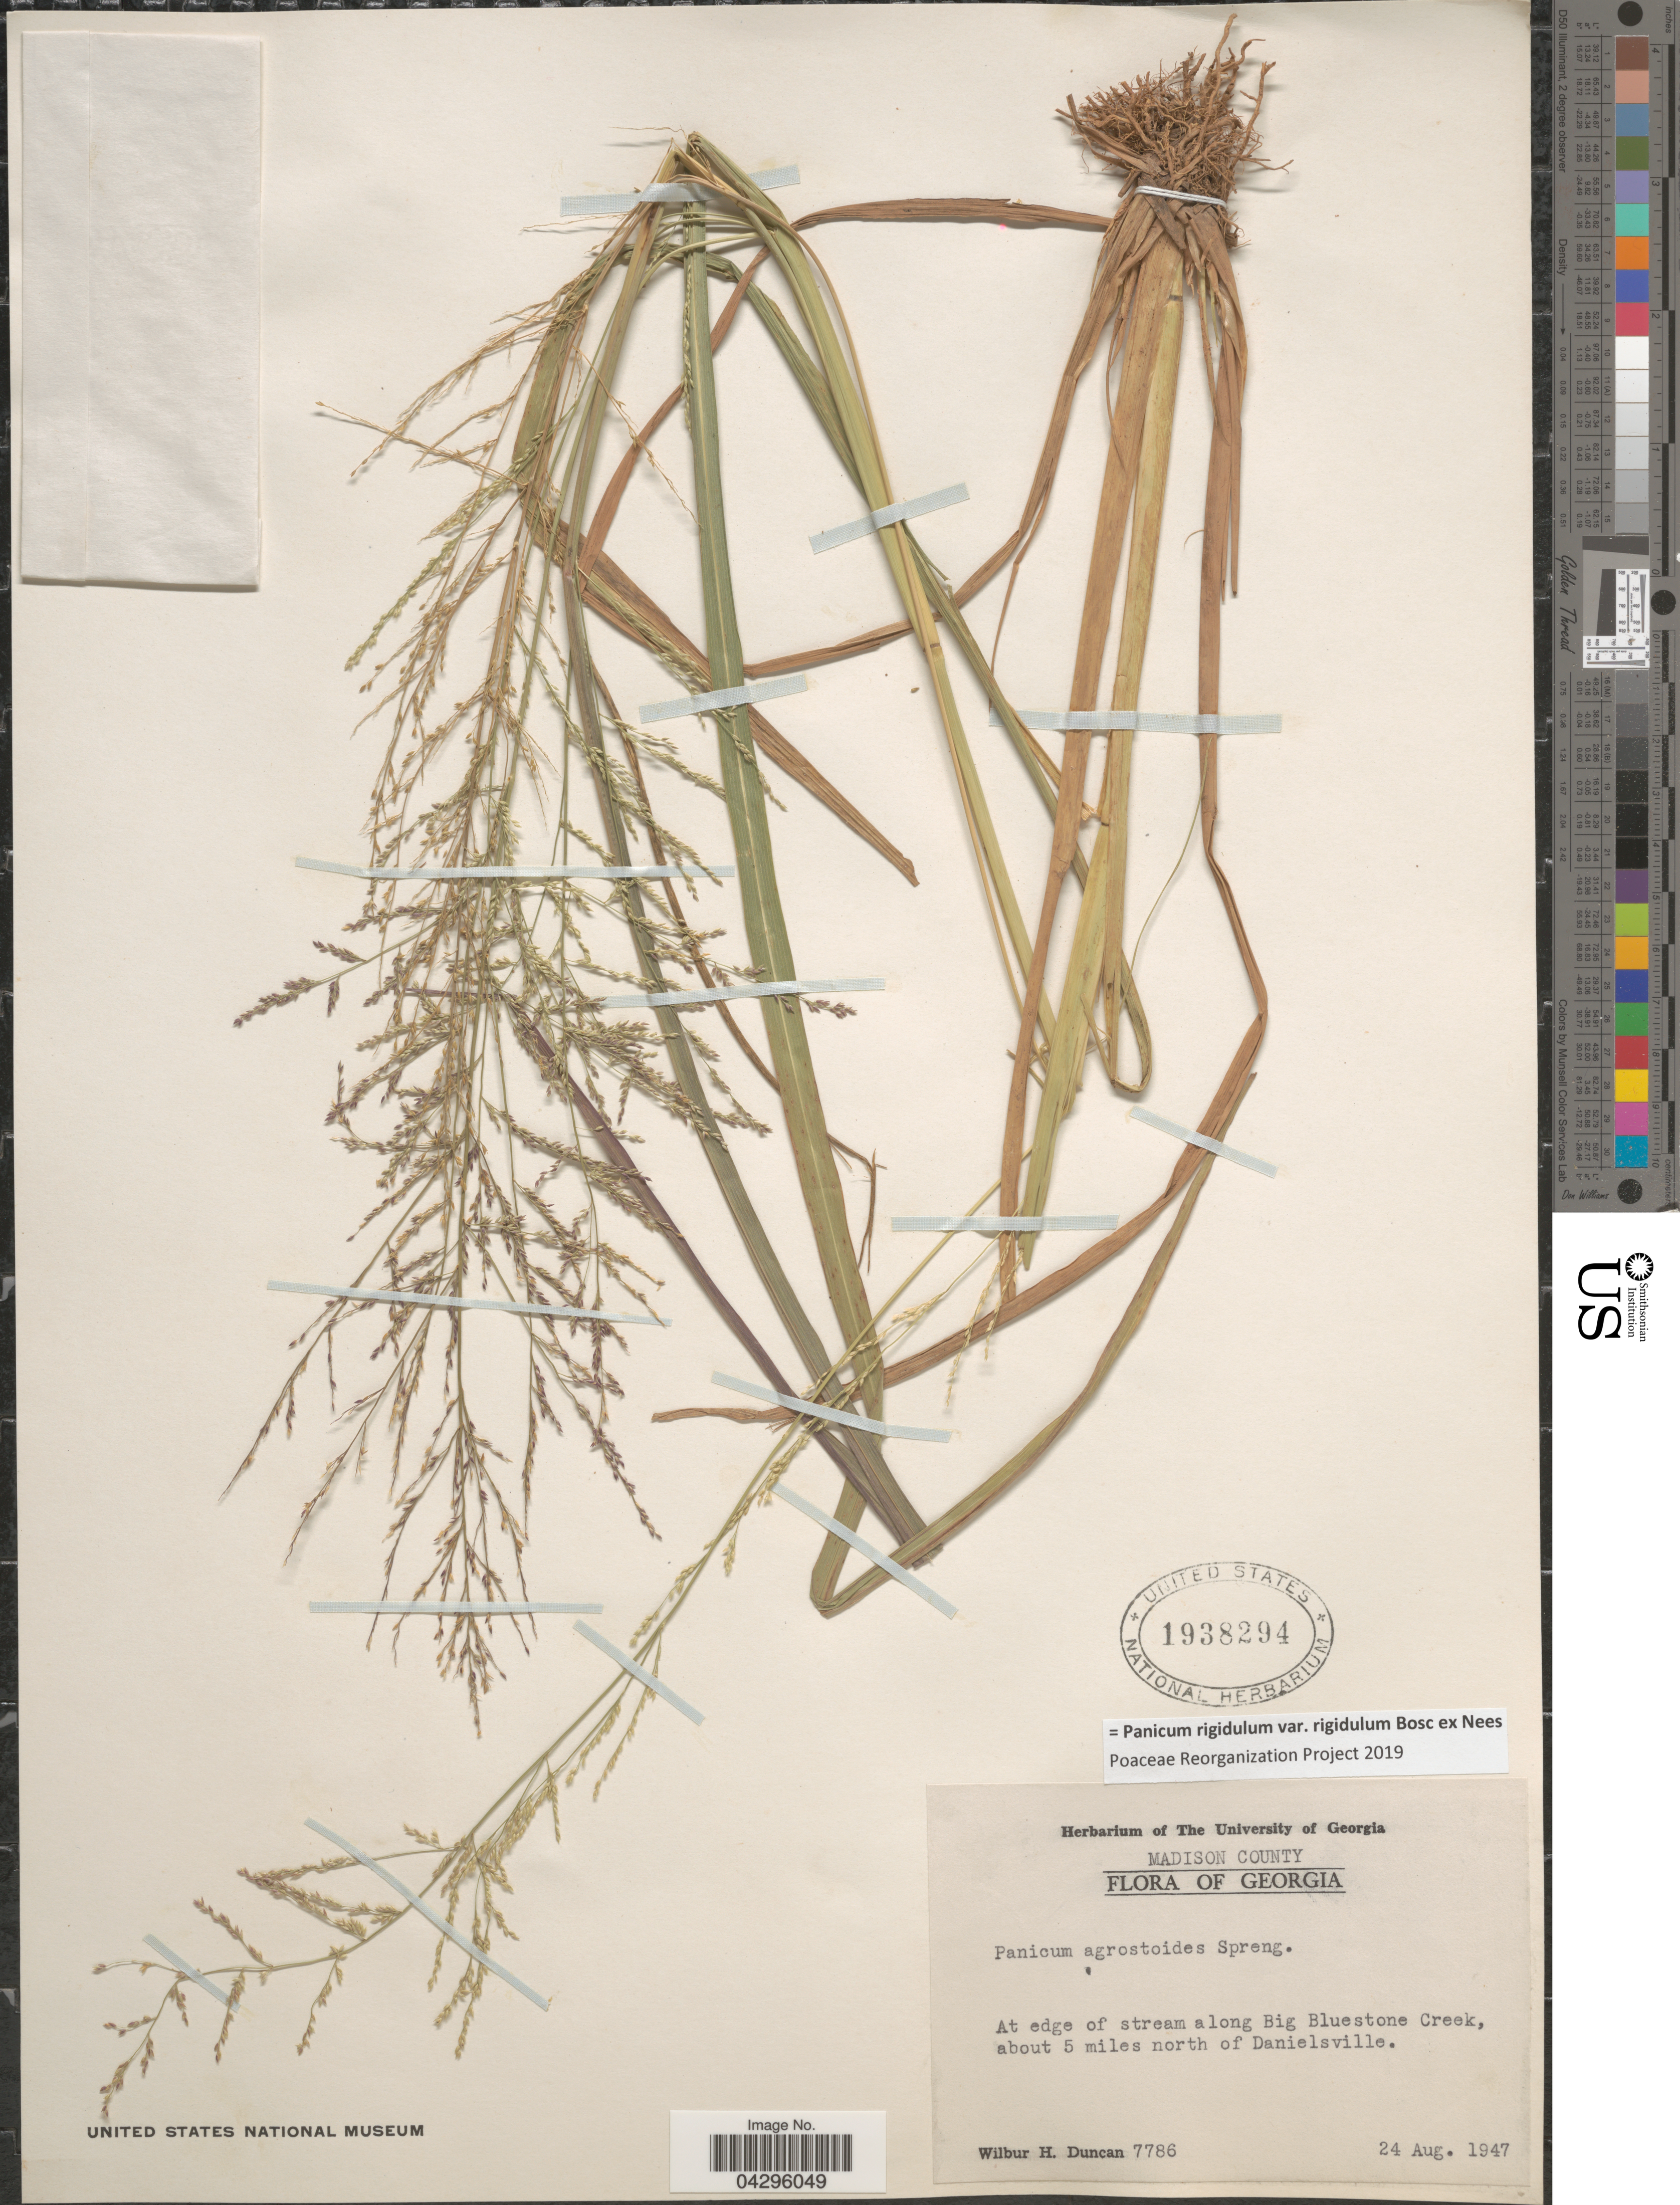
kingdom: Plantae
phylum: Tracheophyta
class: Liliopsida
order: Poales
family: Poaceae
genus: Panicum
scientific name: Panicum rigidulum var. rigidulum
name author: Bosc ex Nees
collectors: W. H. Duncan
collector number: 7786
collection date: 1947-08-24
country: United States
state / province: Georgia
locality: Madison County. At edge of stream along Big Bluestone Creek, about 5 miles north of Danielsville.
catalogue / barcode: US 1938294